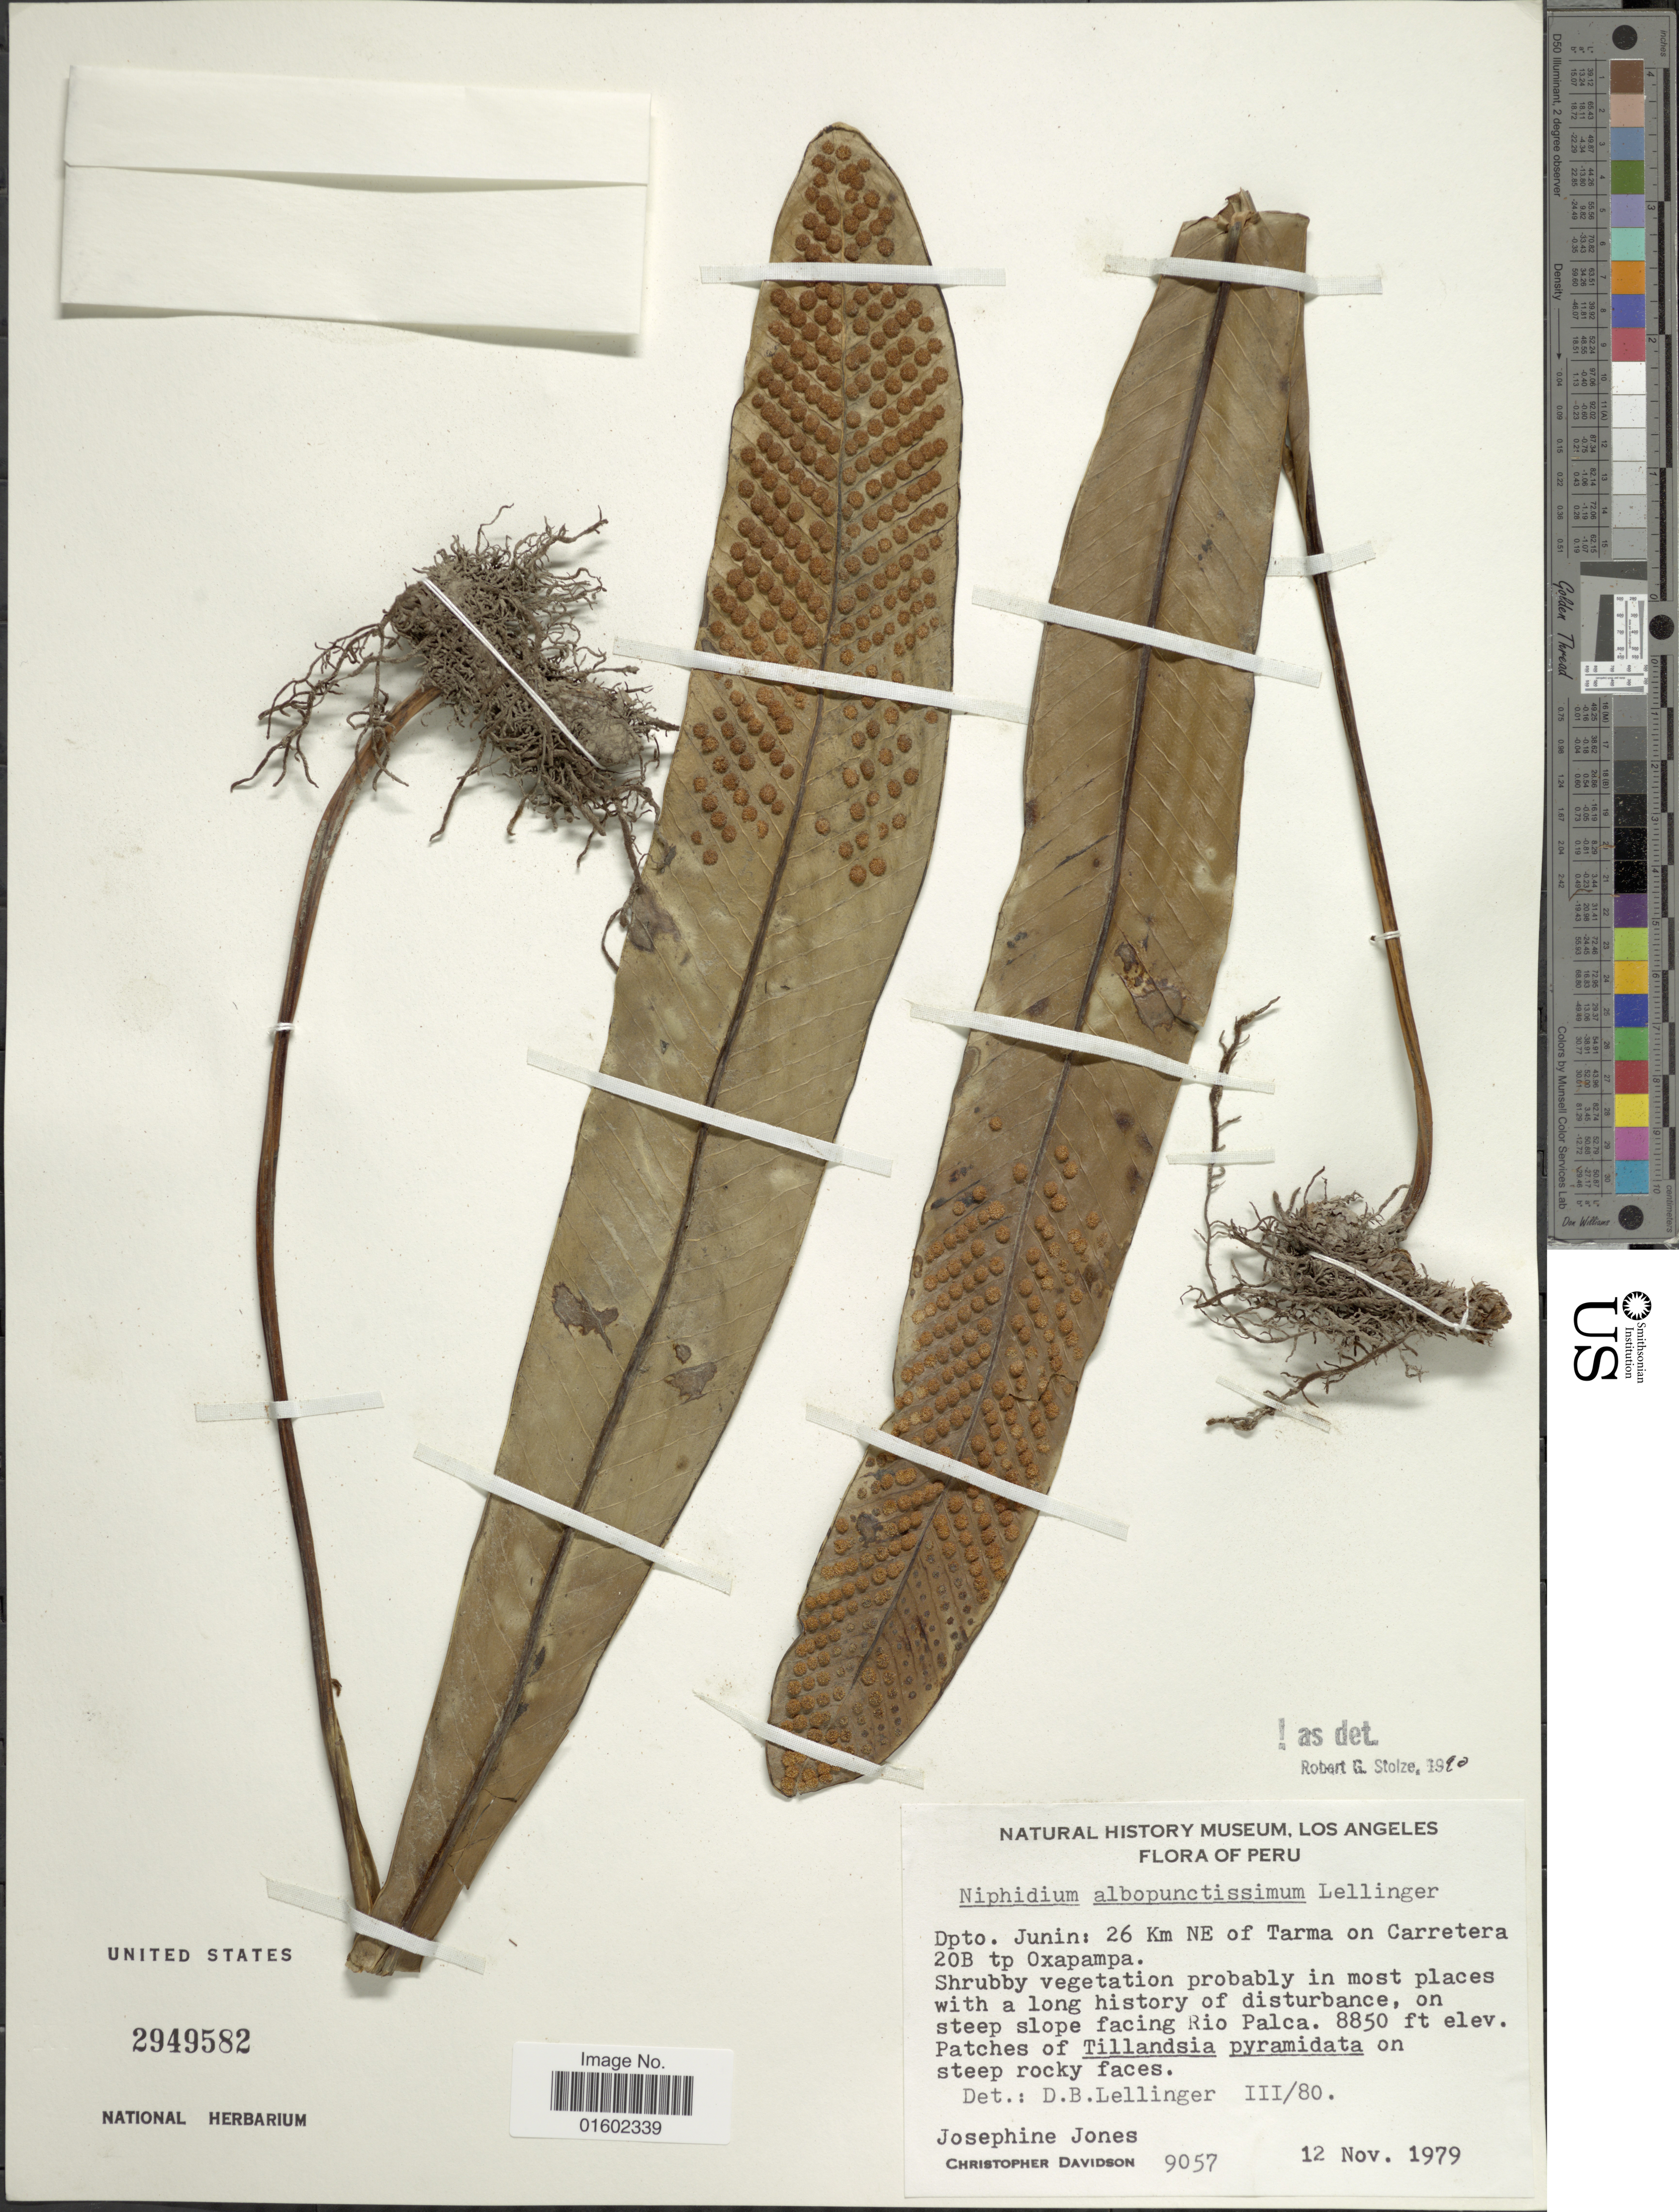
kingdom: Plantae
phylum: Tracheophyta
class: Polypodiopsida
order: Polypodiales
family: Polypodiaceae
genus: Niphidium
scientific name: Niphidium albopunctatissimum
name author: Lellinger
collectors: J. Jones & C. Davidson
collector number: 9057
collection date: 1979-11-12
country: Peru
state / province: Junín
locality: Dpto. Junin; 26 km, NE of Tarma on Carretera 20B tp Oxapampa, on steep slope facing Rio Palca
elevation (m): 2697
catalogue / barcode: US 2949582